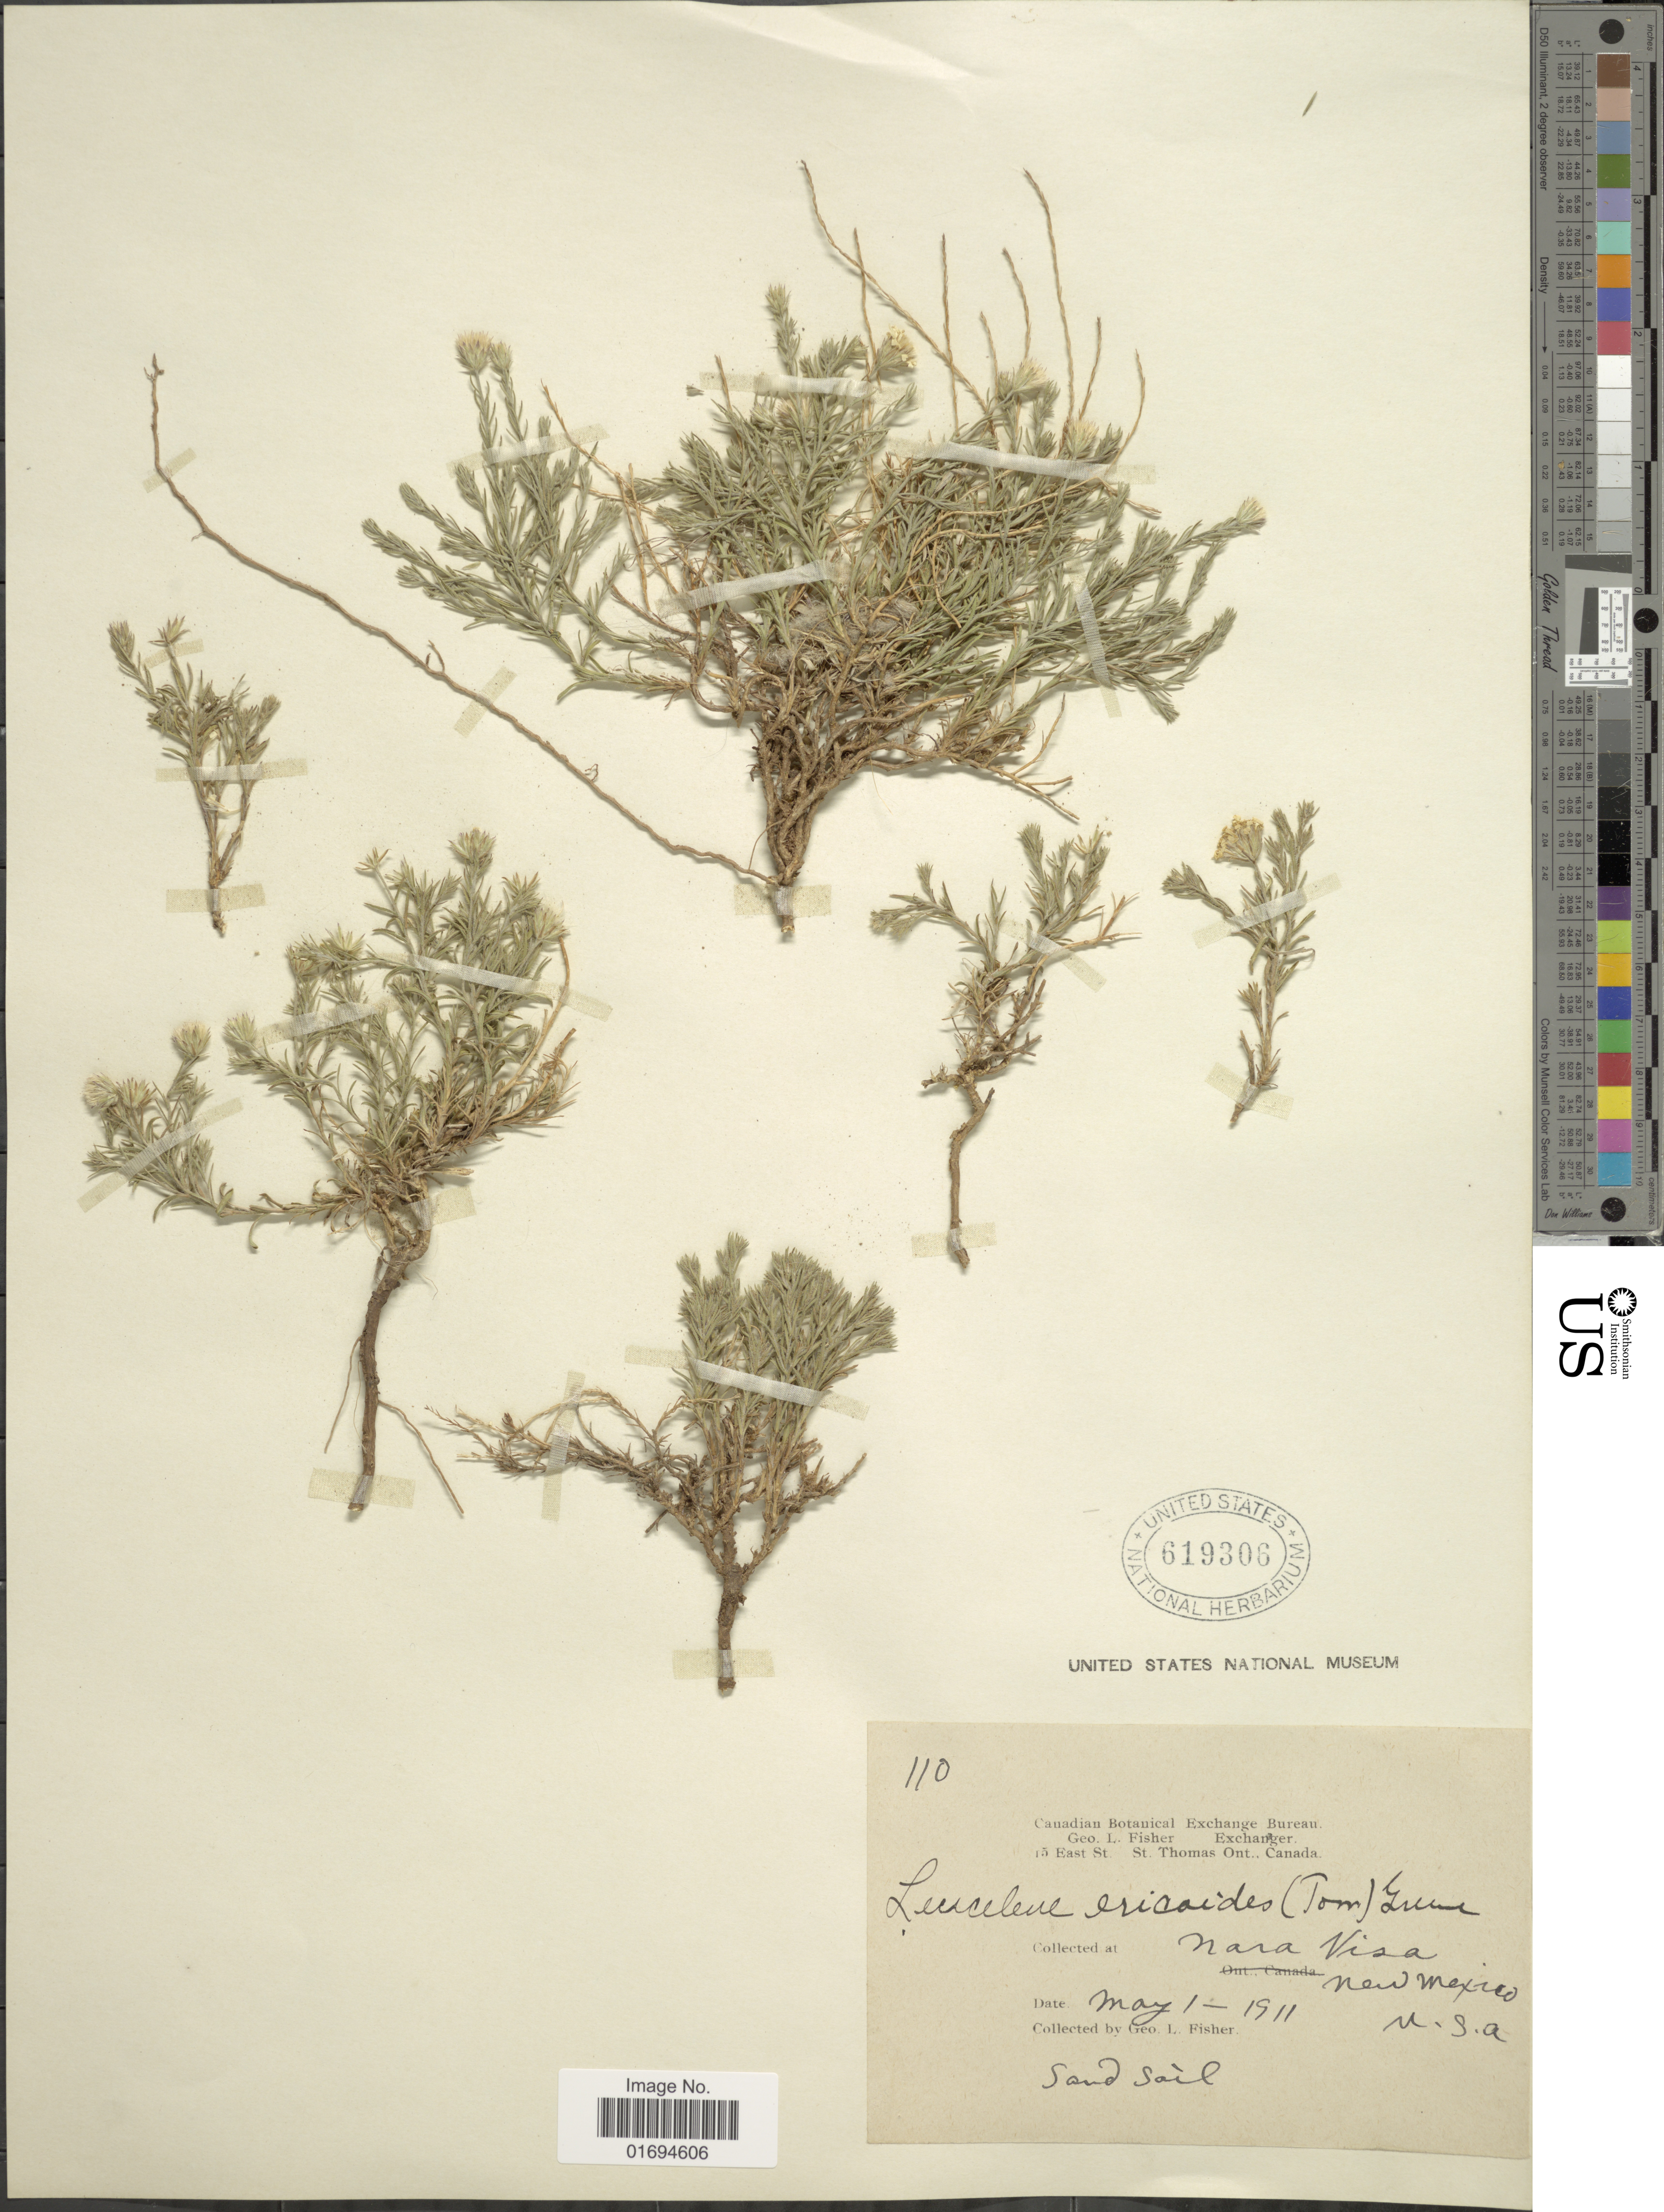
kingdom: Plantae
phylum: Tracheophyta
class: Magnoliopsida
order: Asterales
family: Asteraceae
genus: Chaetopappa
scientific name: Chaetopappa ericoides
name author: (Torr.) G.L. Nesom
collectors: G. L. Fisher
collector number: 110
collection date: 1911-05-01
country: United States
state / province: New Mexico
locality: Nara Visa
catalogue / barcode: US 619306